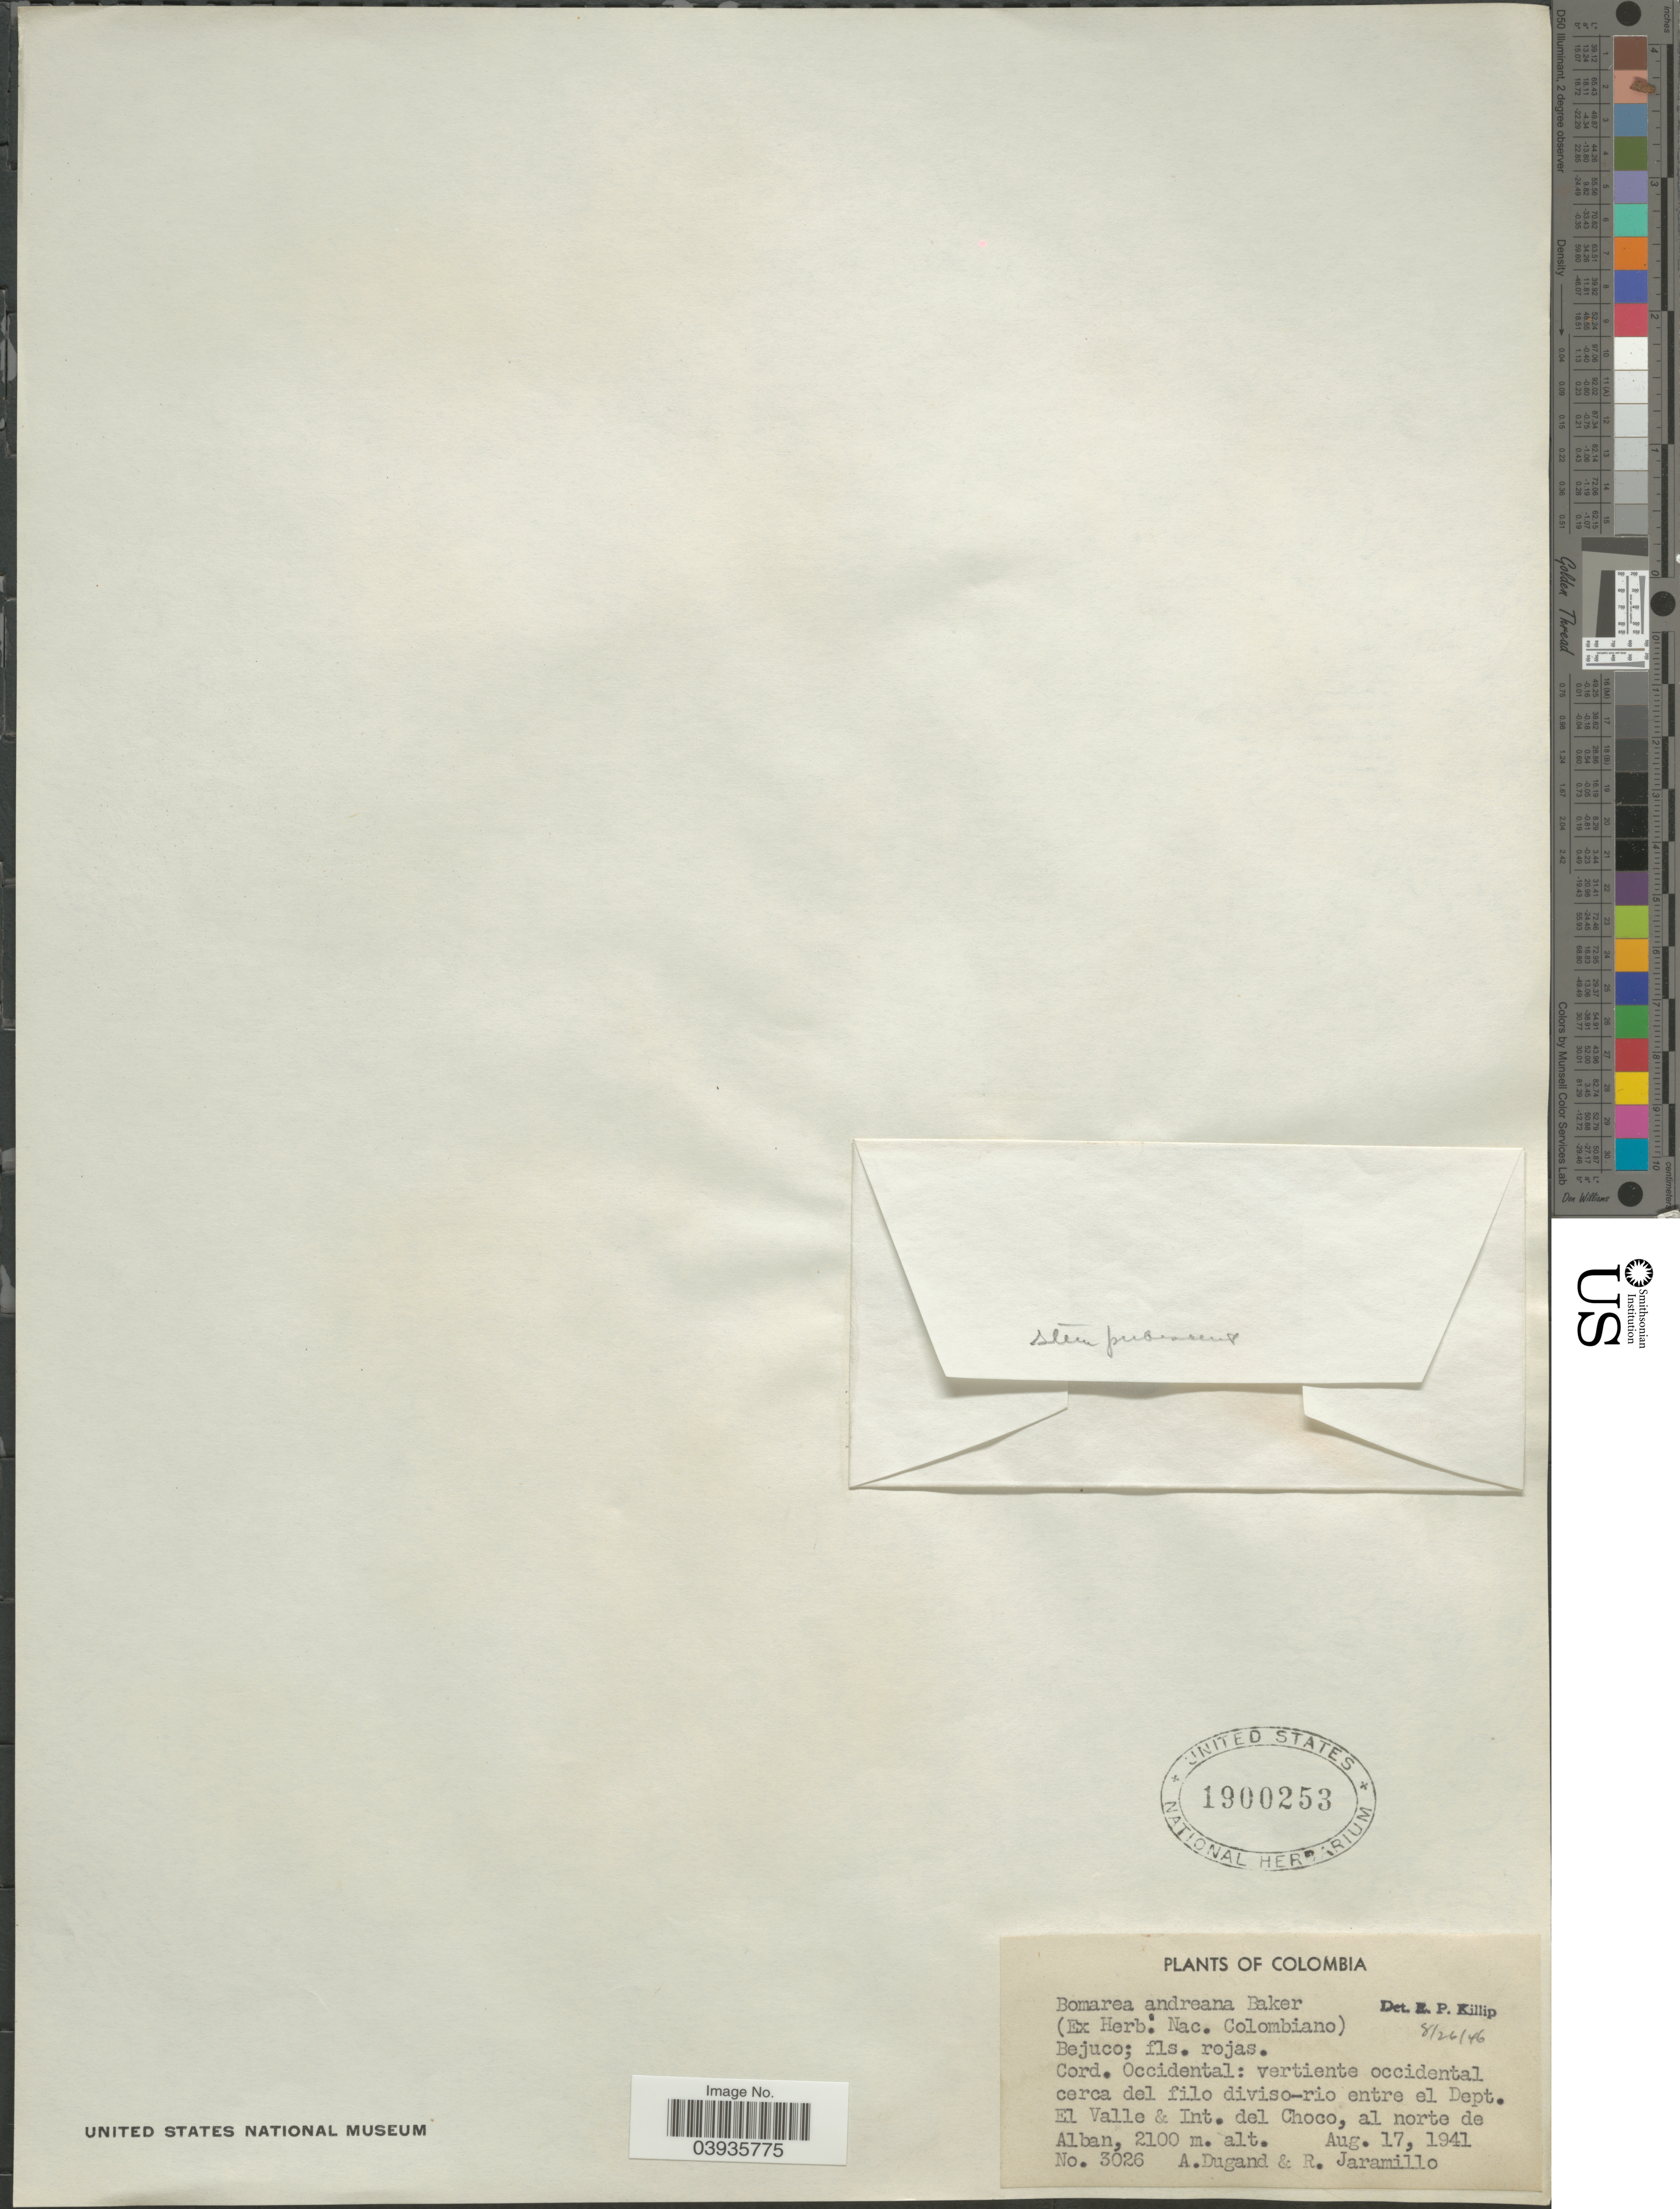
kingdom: Plantae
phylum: Tracheophyta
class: Liliopsida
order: Liliales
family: Alstroemeriaceae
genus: Bomarea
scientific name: Bomarea andreana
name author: Baker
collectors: A. Dugand & R. Jaramillo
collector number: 3026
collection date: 1941-08-17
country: Colombia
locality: Bejuco. Cord. Occidental: vertiente occidental cerca del filo diviso-rio entre el Dept. El Valle & Int. del Choco, al norte de Alban.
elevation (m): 2100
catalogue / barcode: US 1900253